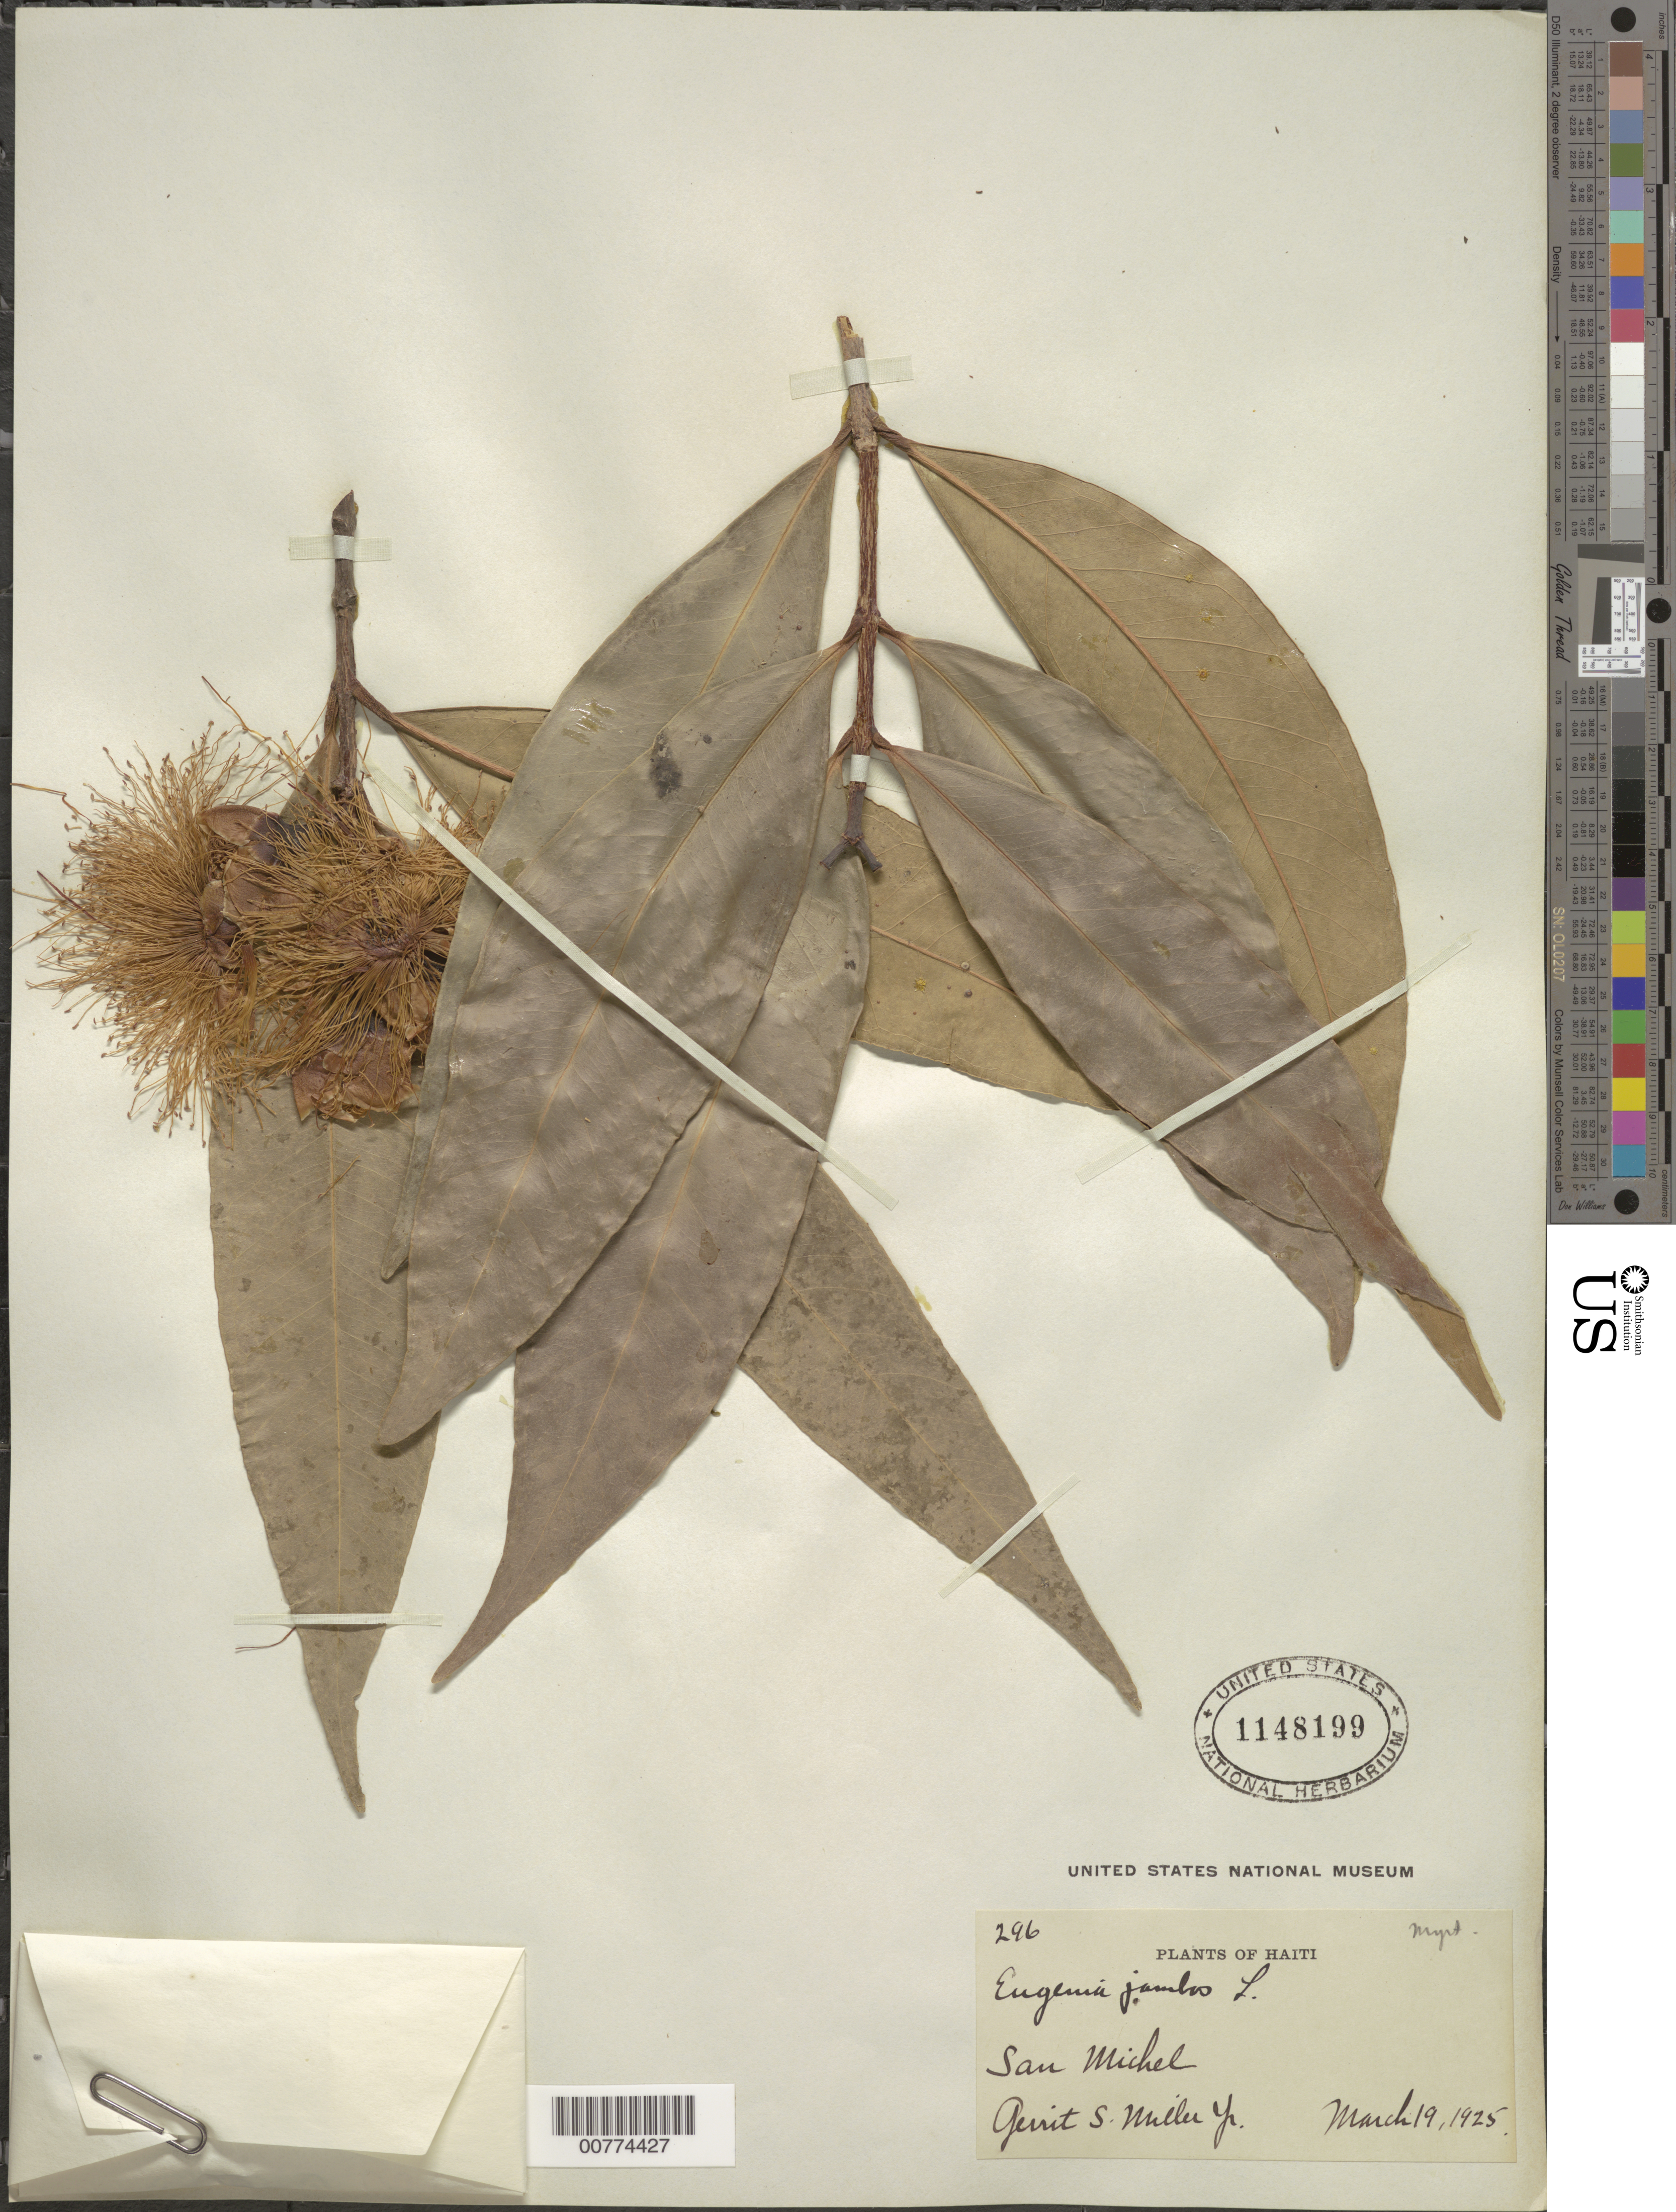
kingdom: Plantae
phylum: Tracheophyta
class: Magnoliopsida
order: Myrtales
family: Myrtaceae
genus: Syzygium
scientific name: Syzygium jambos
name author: (L.) Alston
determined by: Strong, Mark T., (BOT), Smithsonian Institution - National Museum of Natural History (UNITED STATES)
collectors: G. S. Miller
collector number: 296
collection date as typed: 19 Mar 1925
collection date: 1925-03-19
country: Haiti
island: Hispaniola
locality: San Michel.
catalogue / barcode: US 1148199